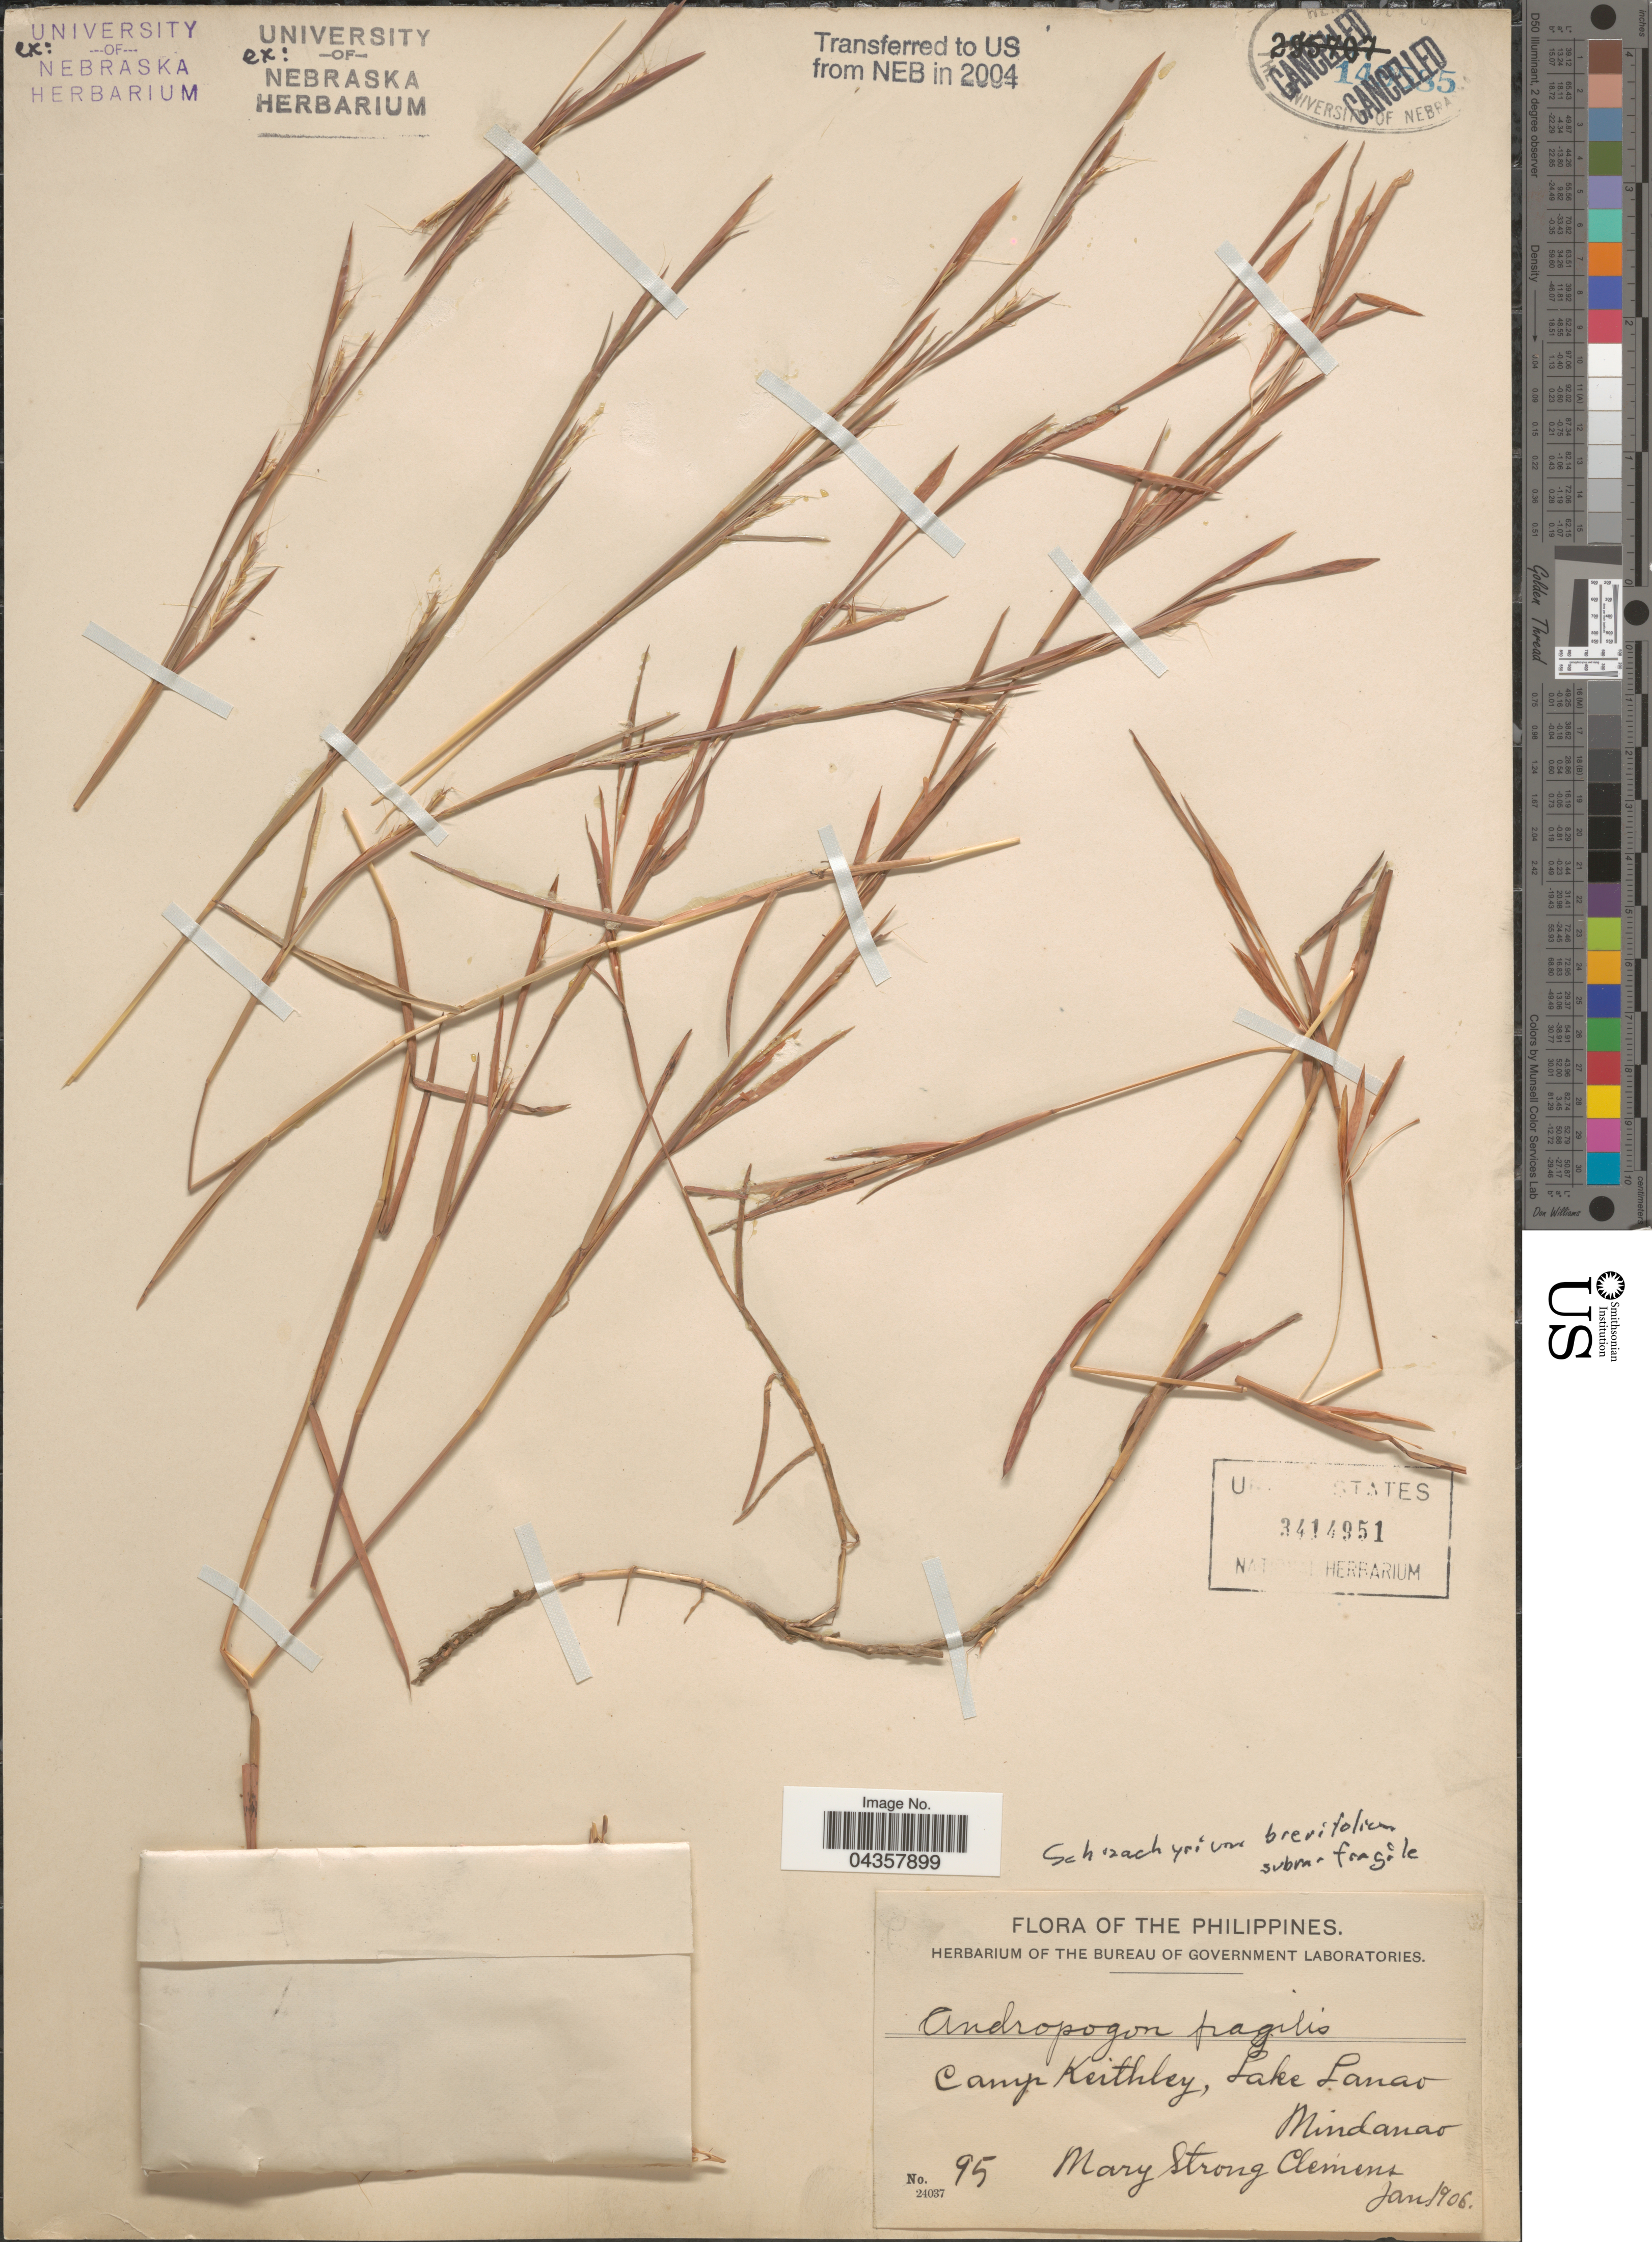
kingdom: Plantae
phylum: Tracheophyta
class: Liliopsida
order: Poales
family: Poaceae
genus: Schizachyrium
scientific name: Schizachyrium brevifolium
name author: (Sw.) Nees ex Büse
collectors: M. S. Clemens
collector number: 95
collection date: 1906-01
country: Philippines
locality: Camp Keithley, Lake Lanao. Mindanao.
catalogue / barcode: US 3414951